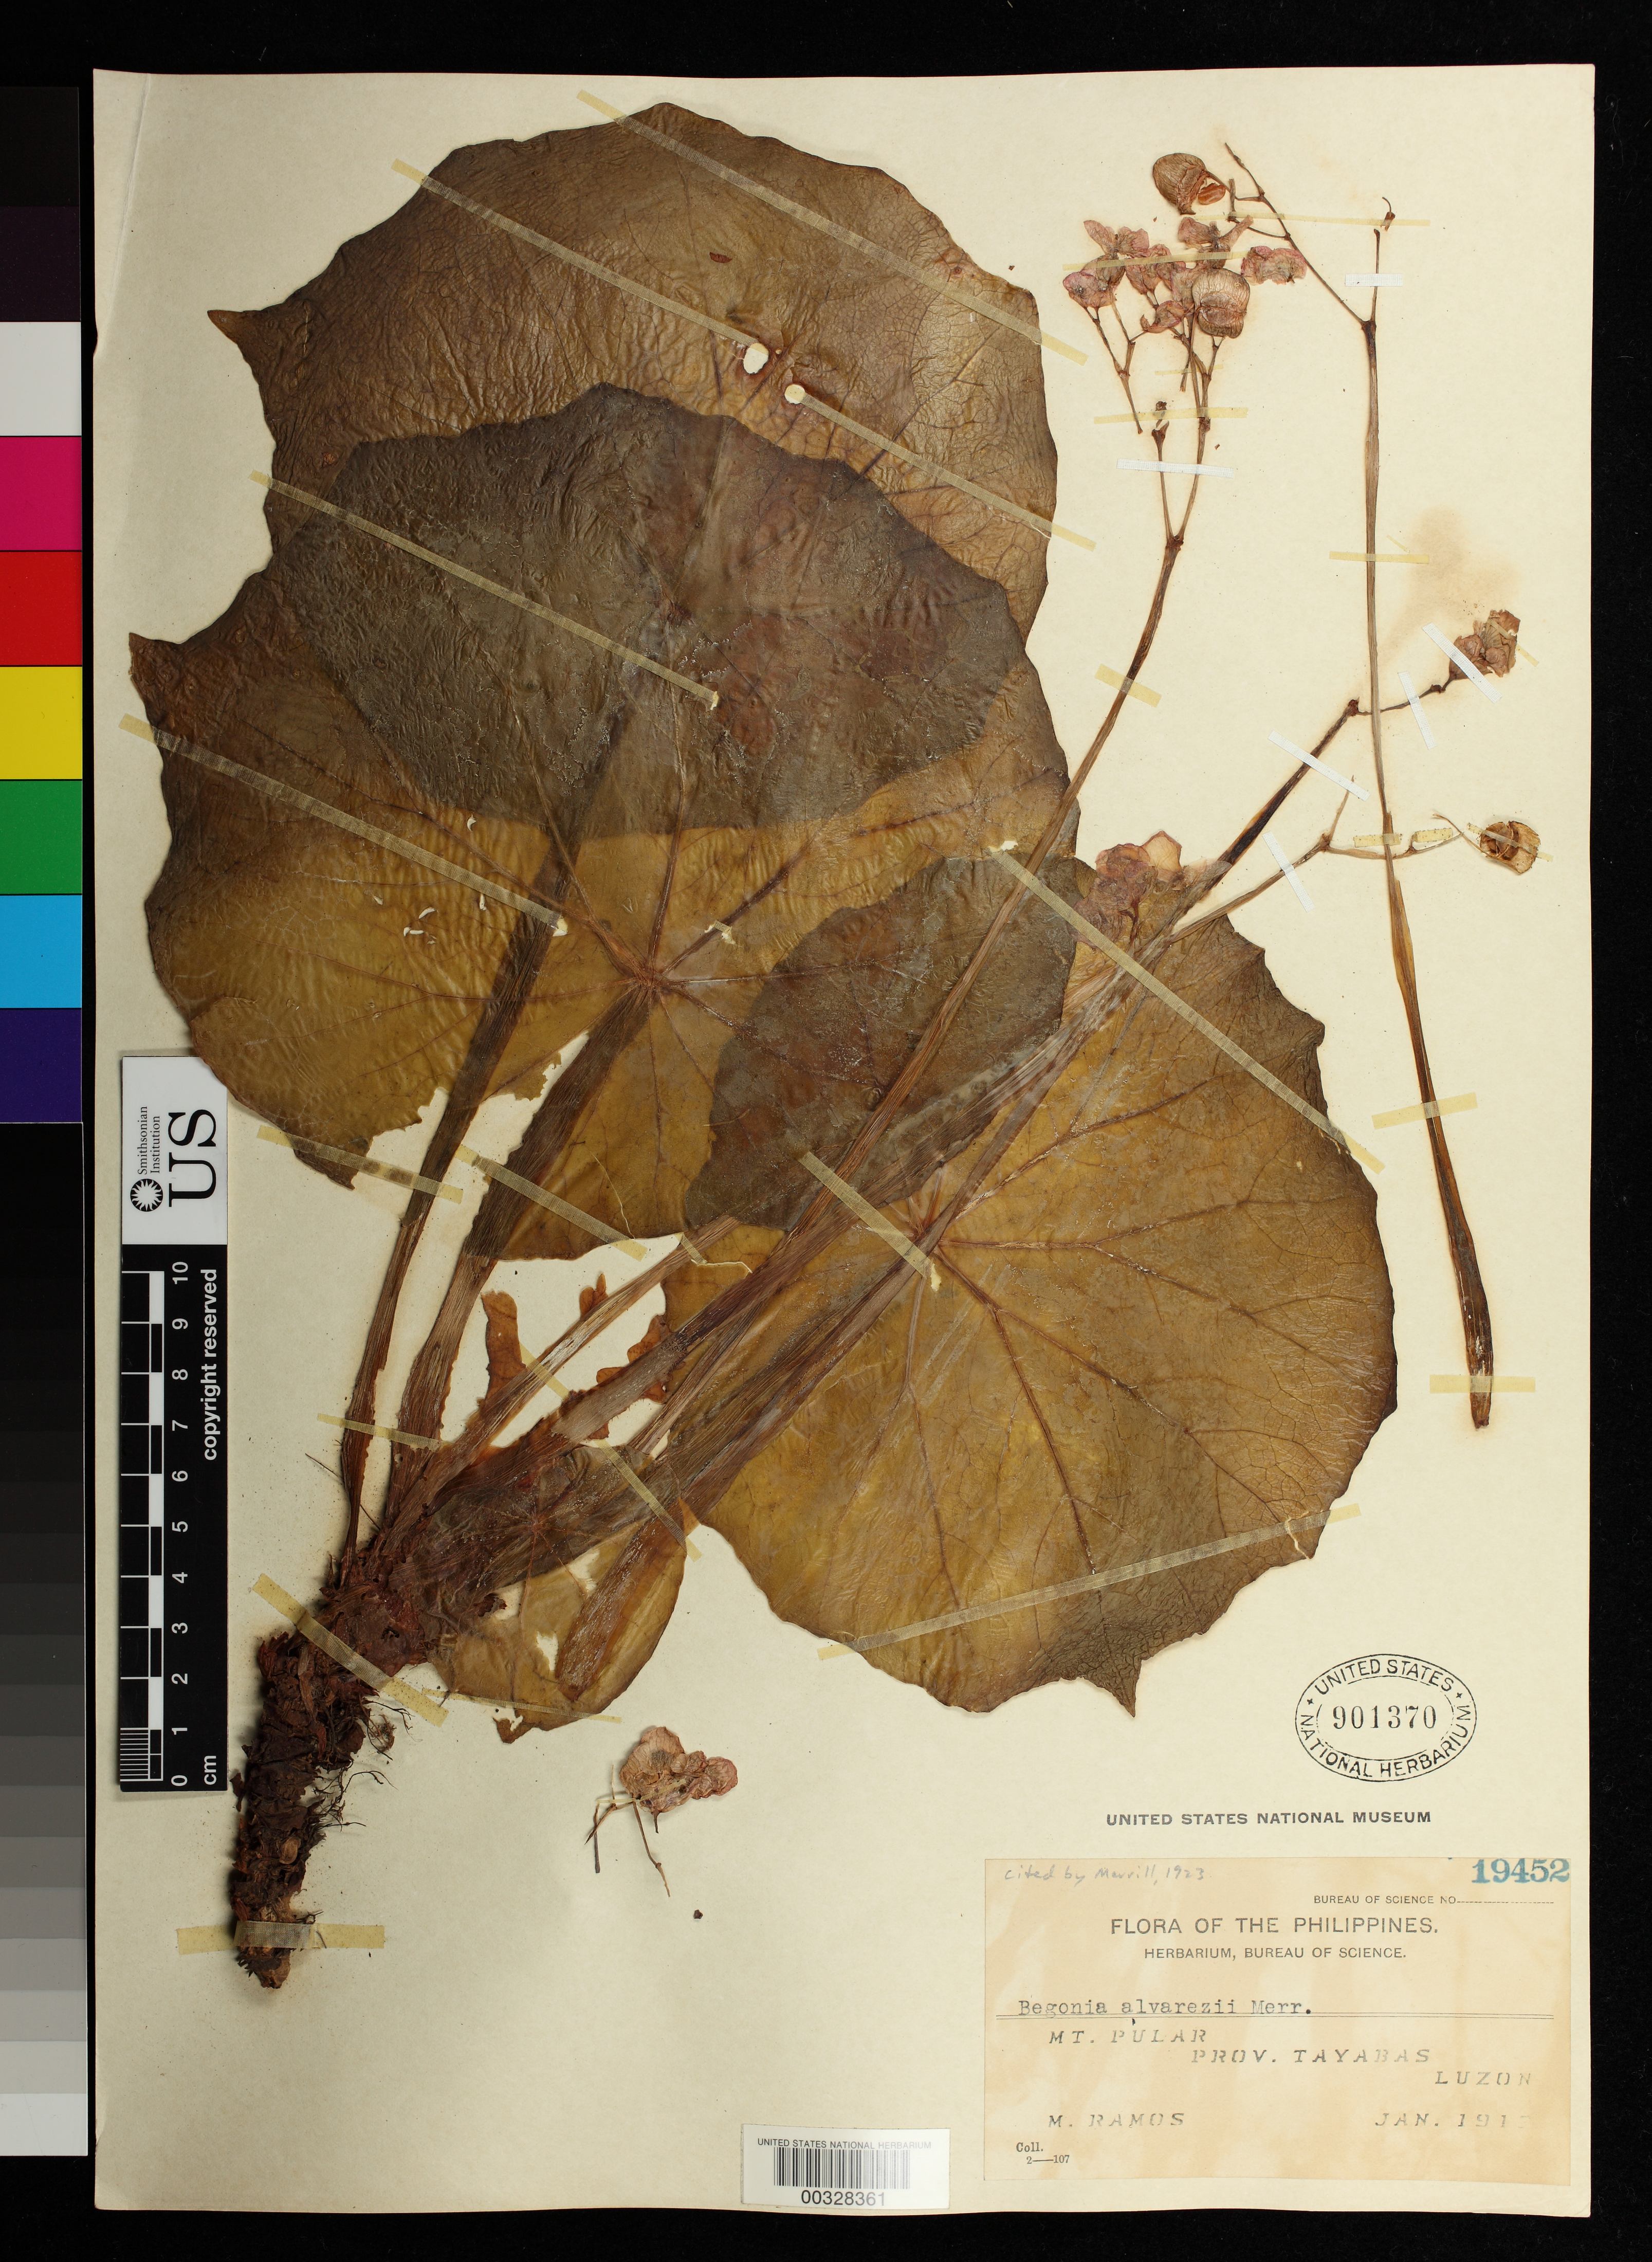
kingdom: Plantae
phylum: Tracheophyta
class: Magnoliopsida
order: Cucurbitales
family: Begoniaceae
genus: Begonia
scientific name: Begonia alvarezii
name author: Merr.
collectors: M. Ramos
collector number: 19452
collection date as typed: Jan 1913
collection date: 1913-01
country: Philippines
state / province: Calabarzon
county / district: Quezon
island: Luzon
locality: Mt. pular, tayabas prov. [= quezon province]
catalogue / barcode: US 901370